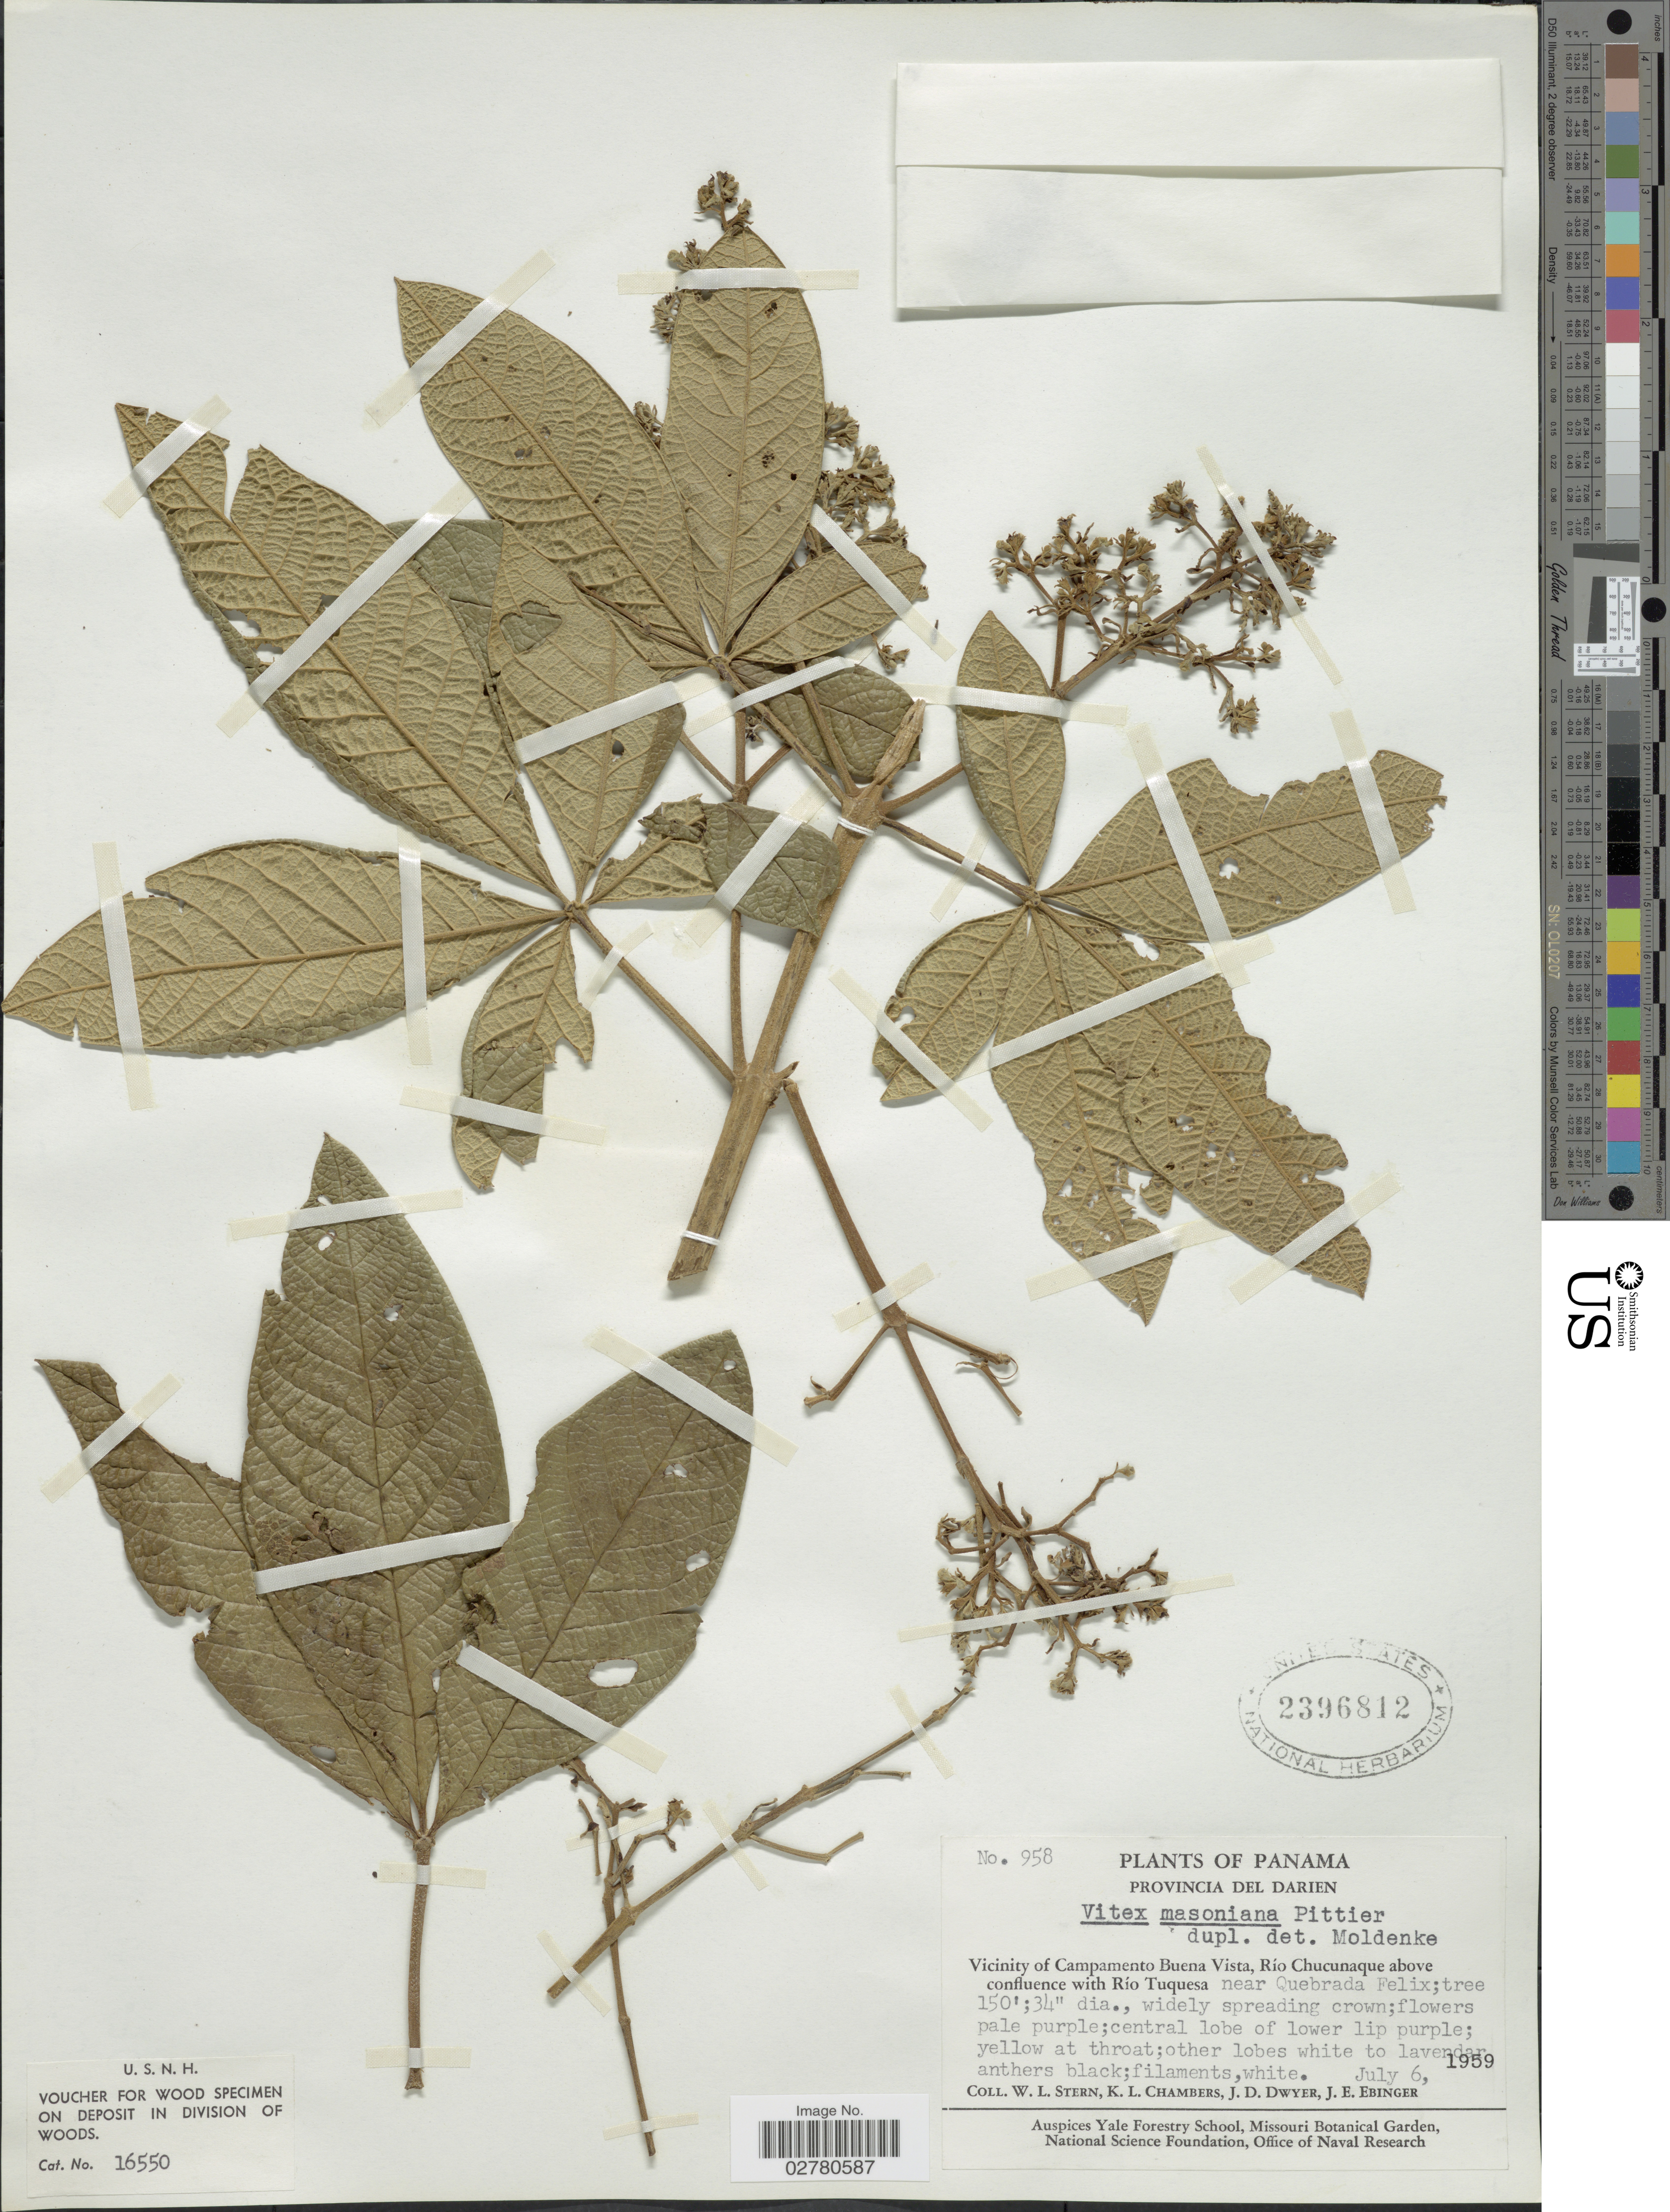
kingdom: Plantae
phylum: Tracheophyta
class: Magnoliopsida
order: Lamiales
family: Lamiaceae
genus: Vitex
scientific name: Vitex masoniana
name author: Pittier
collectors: W. L. Stern, K. Chambers, J. D. Dwyer & J. Ebinger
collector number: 958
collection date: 1959-07-06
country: Panama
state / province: Darién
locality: Provincia Del Darien, Vicinity of Campamento Buena Vista, Río Chucunaque above confluence with Río Tuquesa near Quebrada Felix.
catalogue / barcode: US 2396812